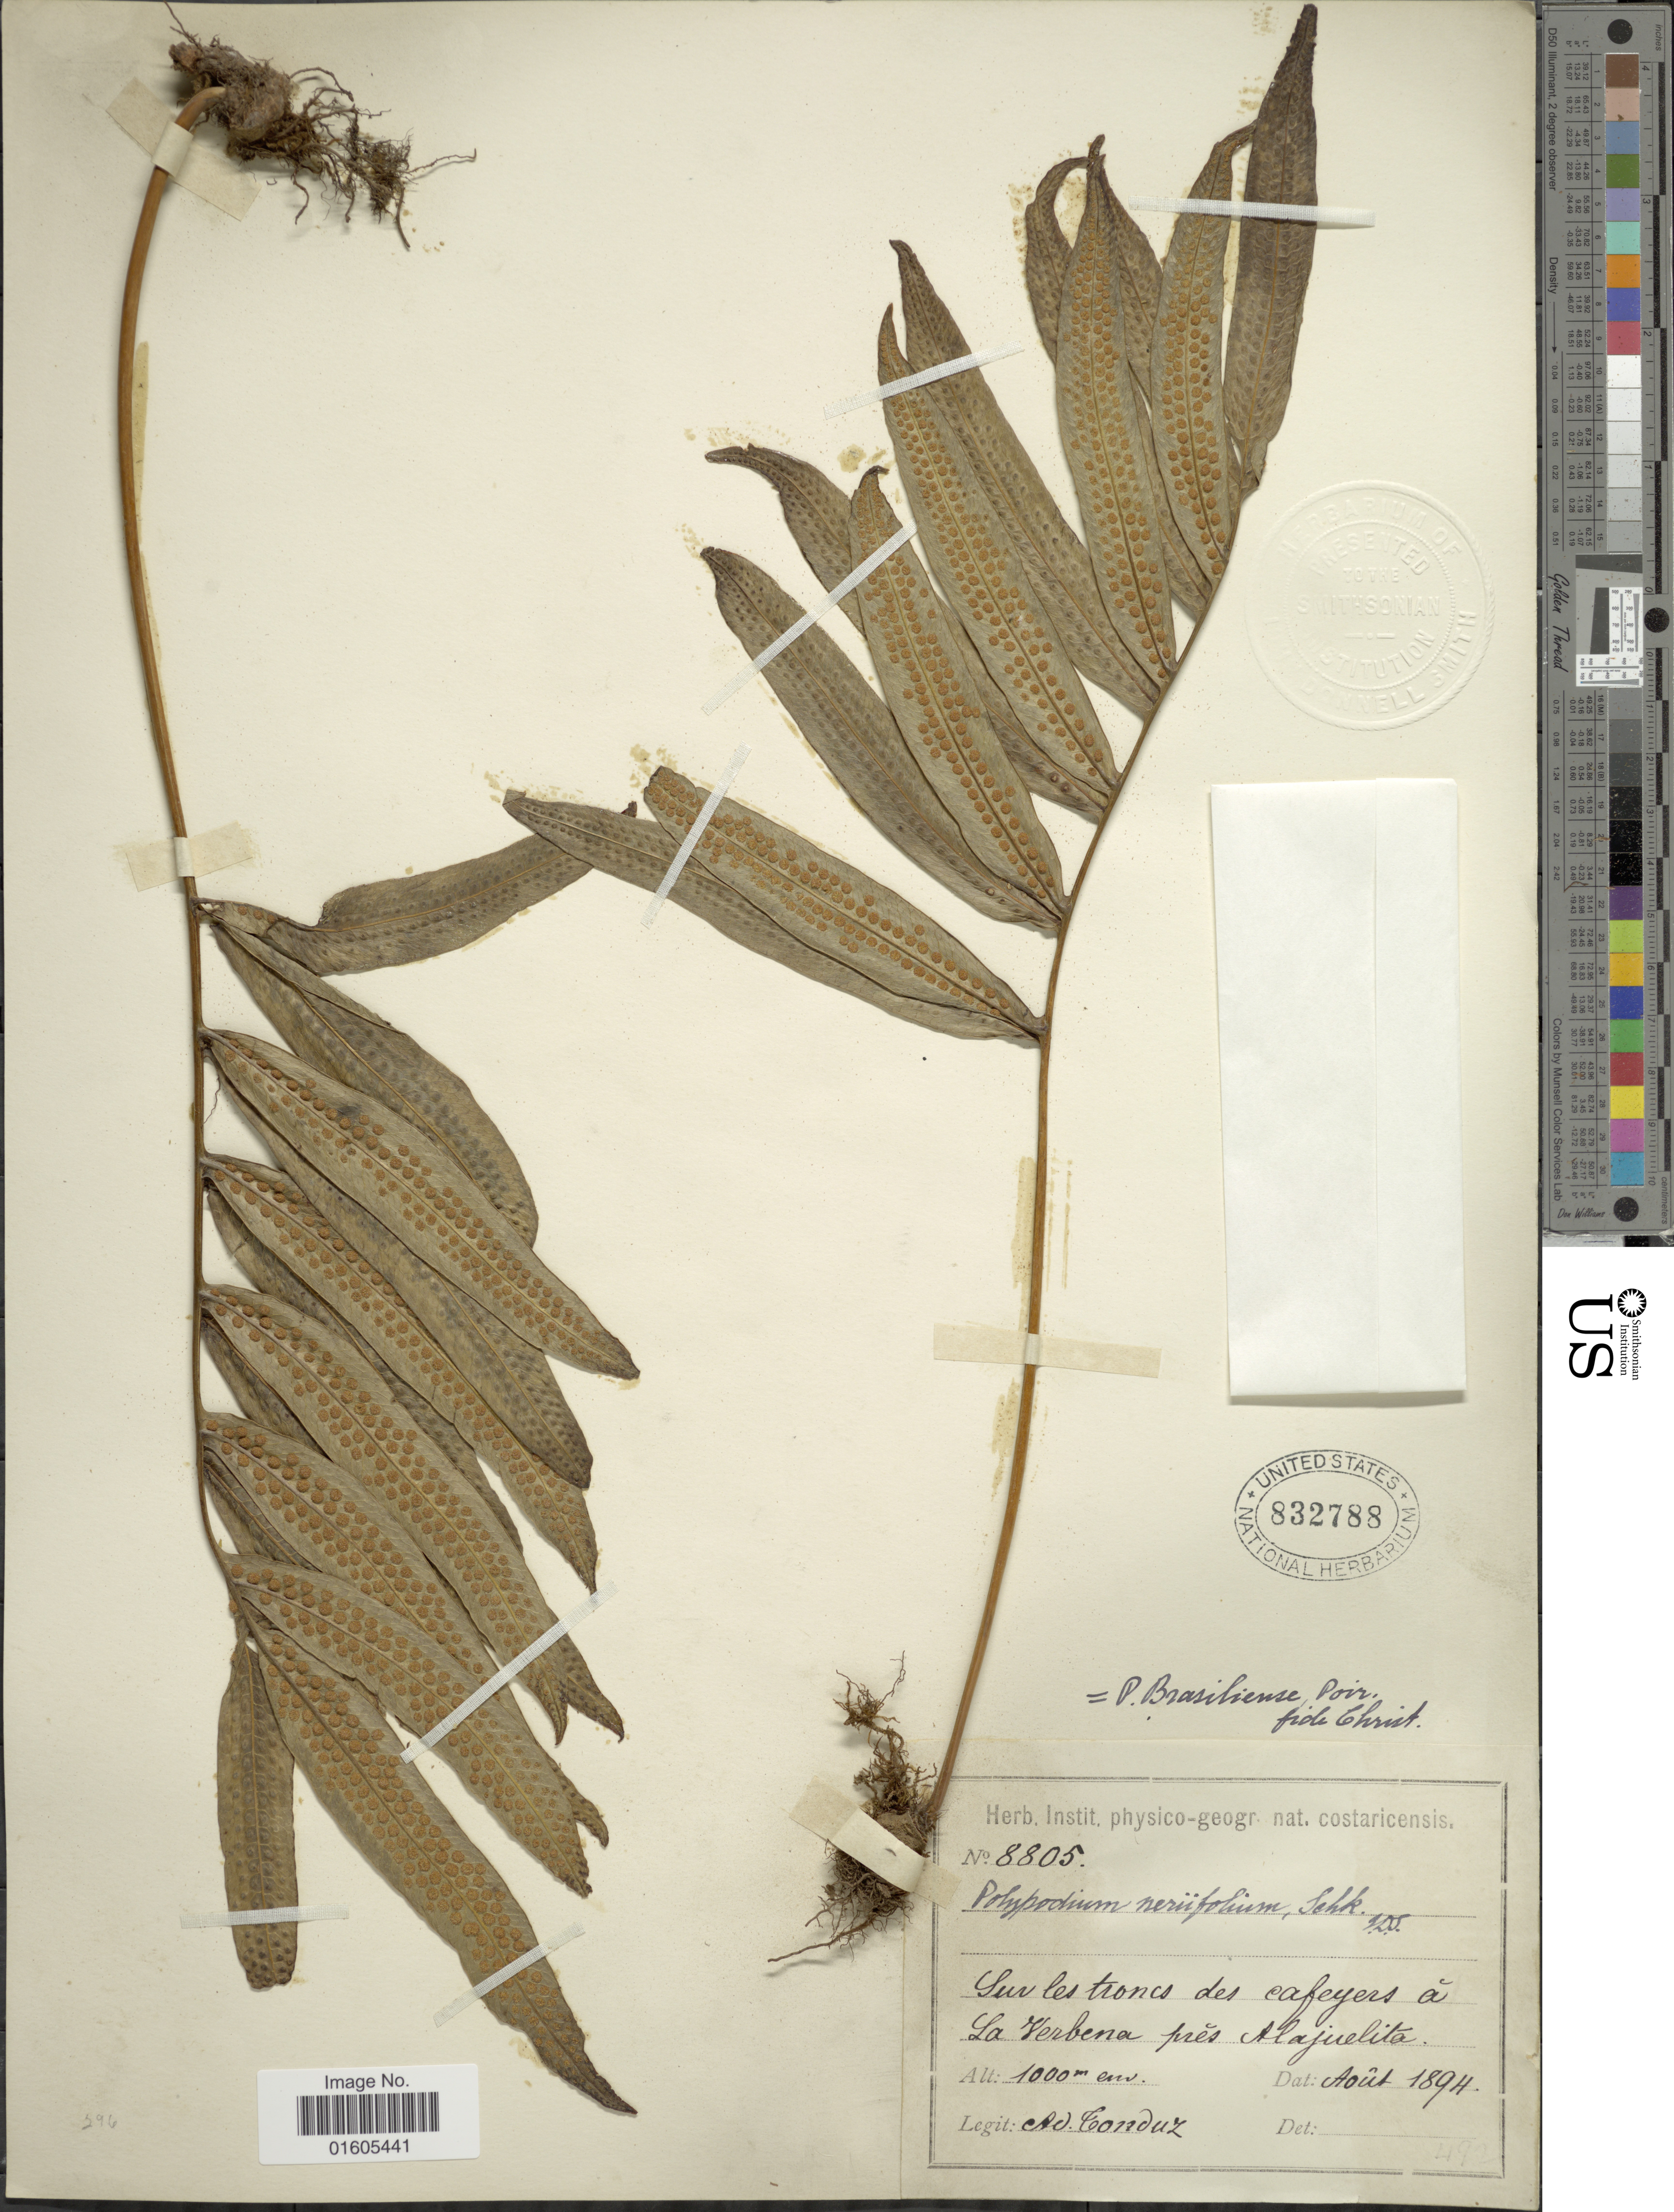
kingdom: Plantae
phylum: Tracheophyta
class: Polypodiopsida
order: Polypodiales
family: Polypodiaceae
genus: Serpocaulon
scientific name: Serpocaulon triseriale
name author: (Sw.) A.R. Sm.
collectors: A. Tonduz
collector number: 8805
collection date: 1894-08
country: Costa Rica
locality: Sur les troncs des cafeyes à La Verbena près Alajuelita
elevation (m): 1000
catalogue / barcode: US 832788